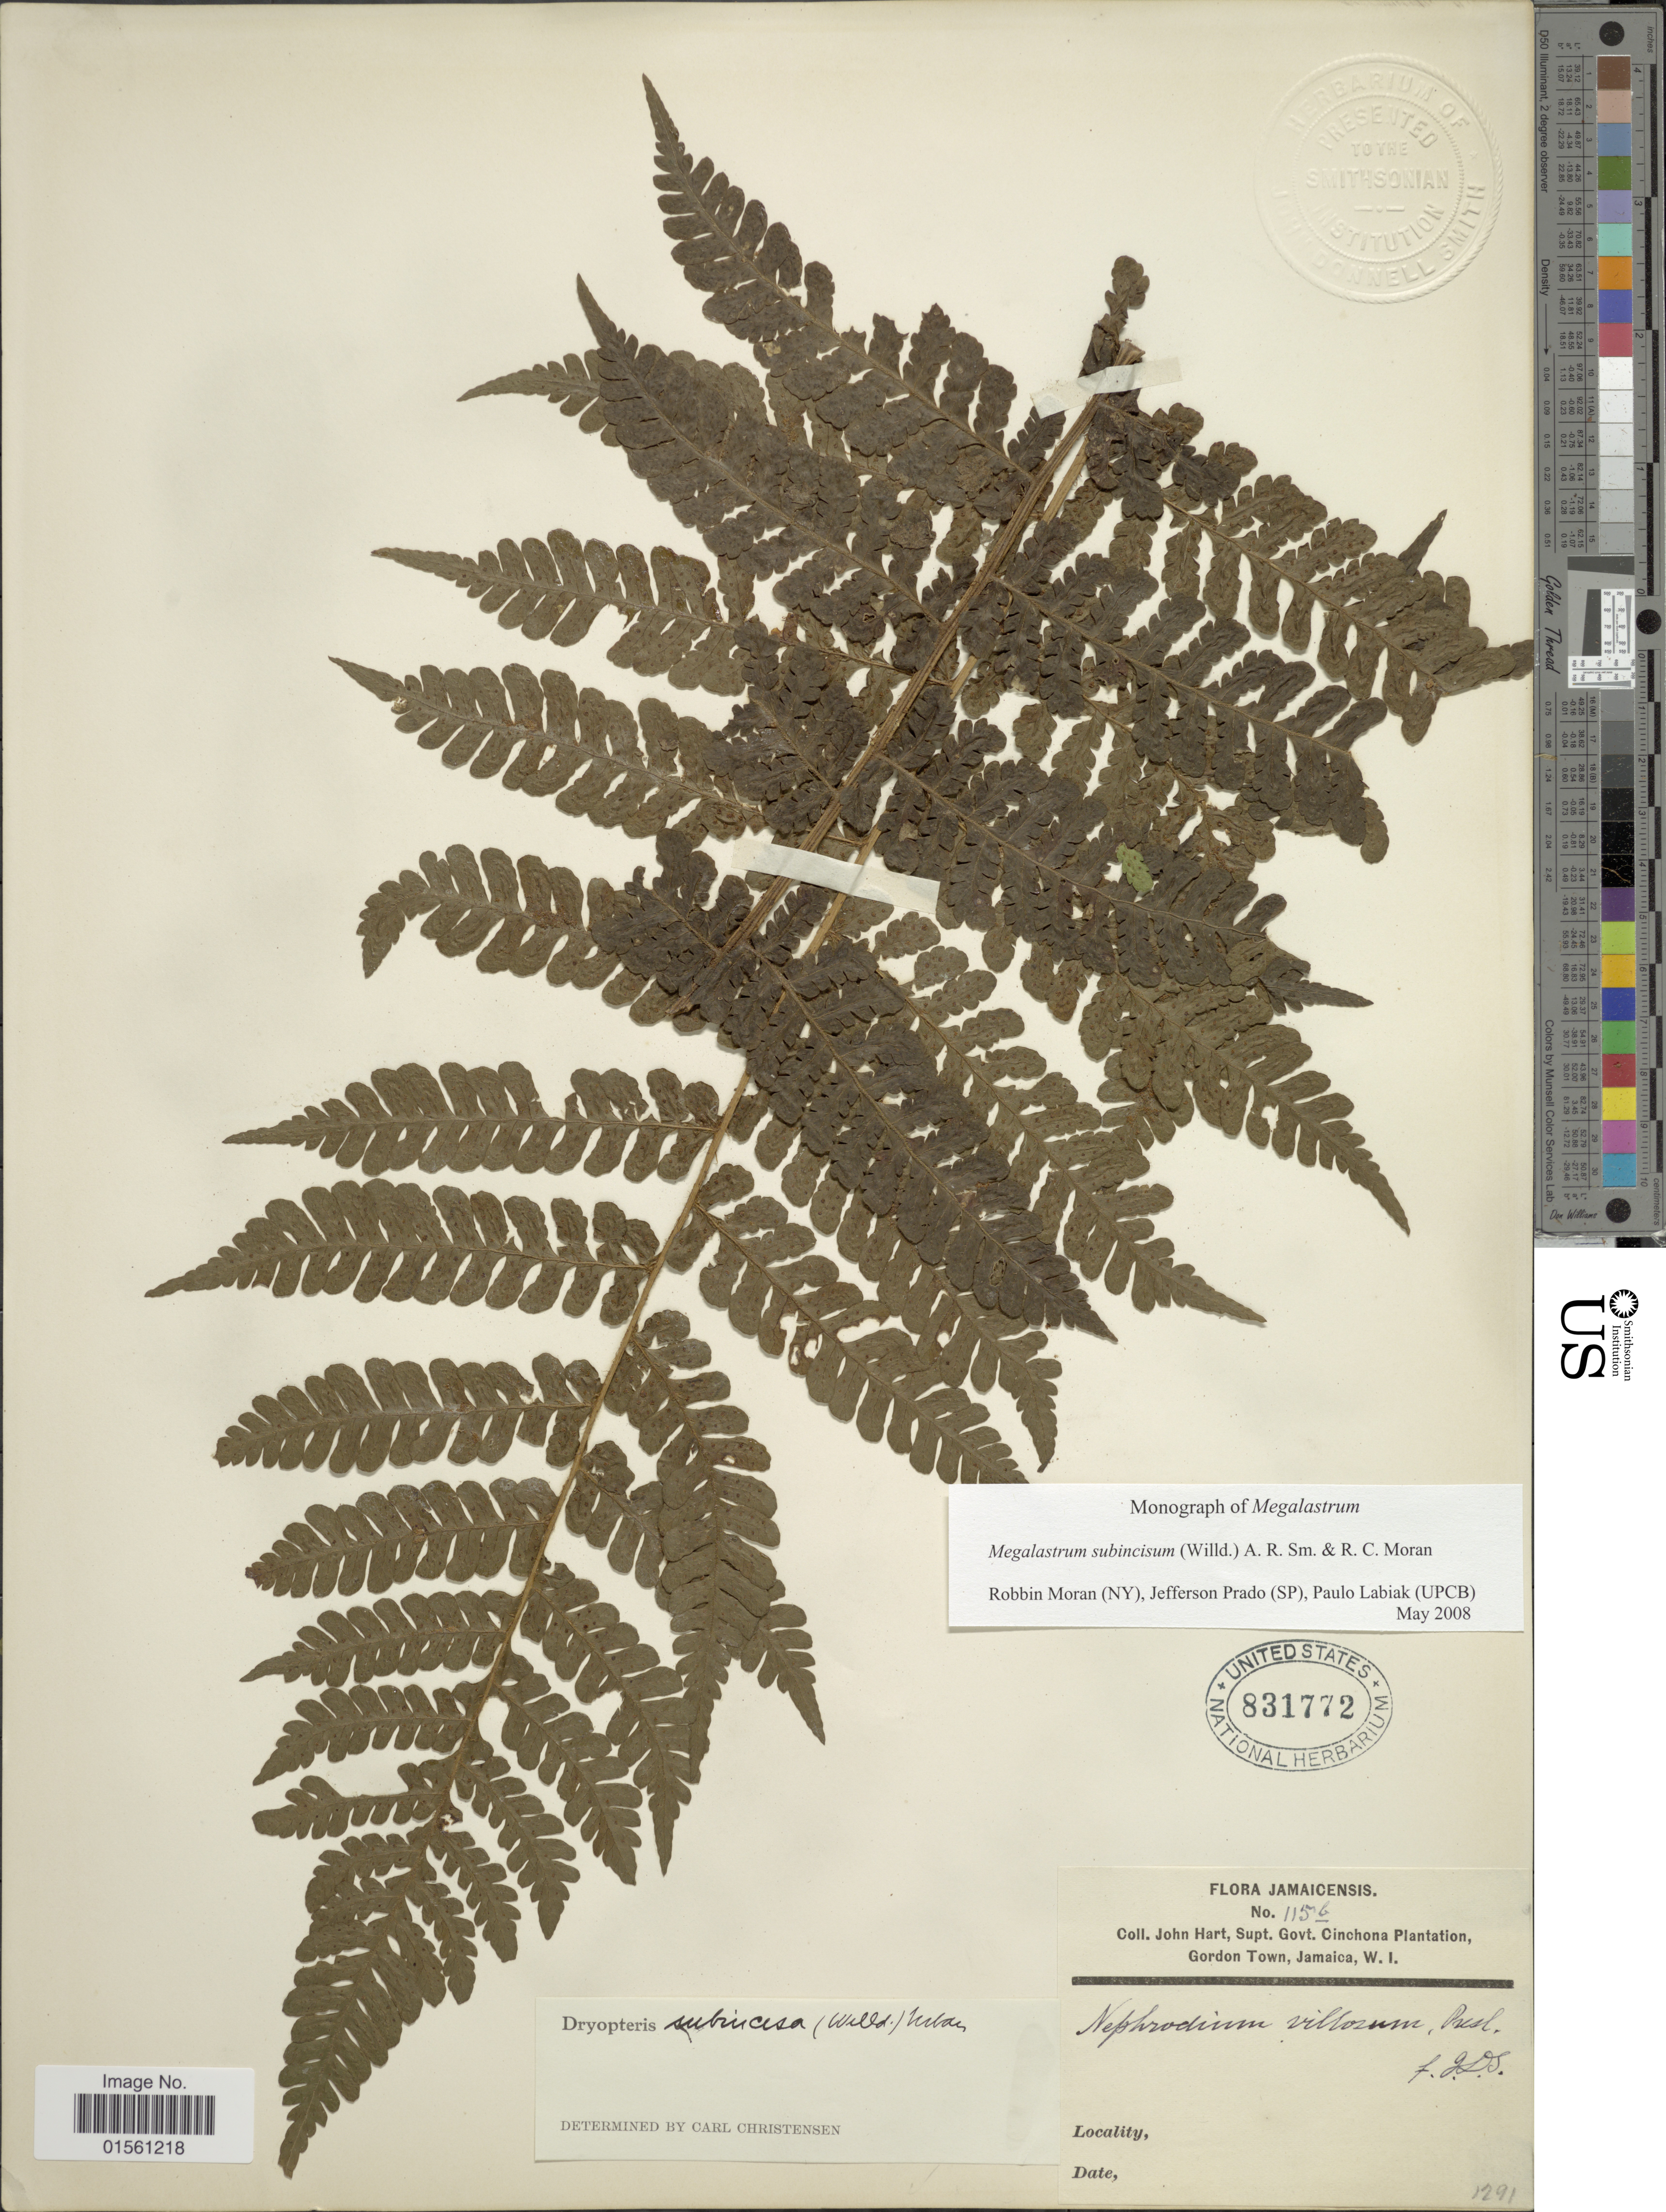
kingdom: Plantae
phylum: Tracheophyta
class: Polypodiopsida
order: Polypodiales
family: Dryopteridaceae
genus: Megalastrum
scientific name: Megalastrum subincisum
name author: (Willd.) A.R. Sm. & R.C. Moran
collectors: J. H. Hart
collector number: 115b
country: Jamaica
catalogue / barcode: US 831772